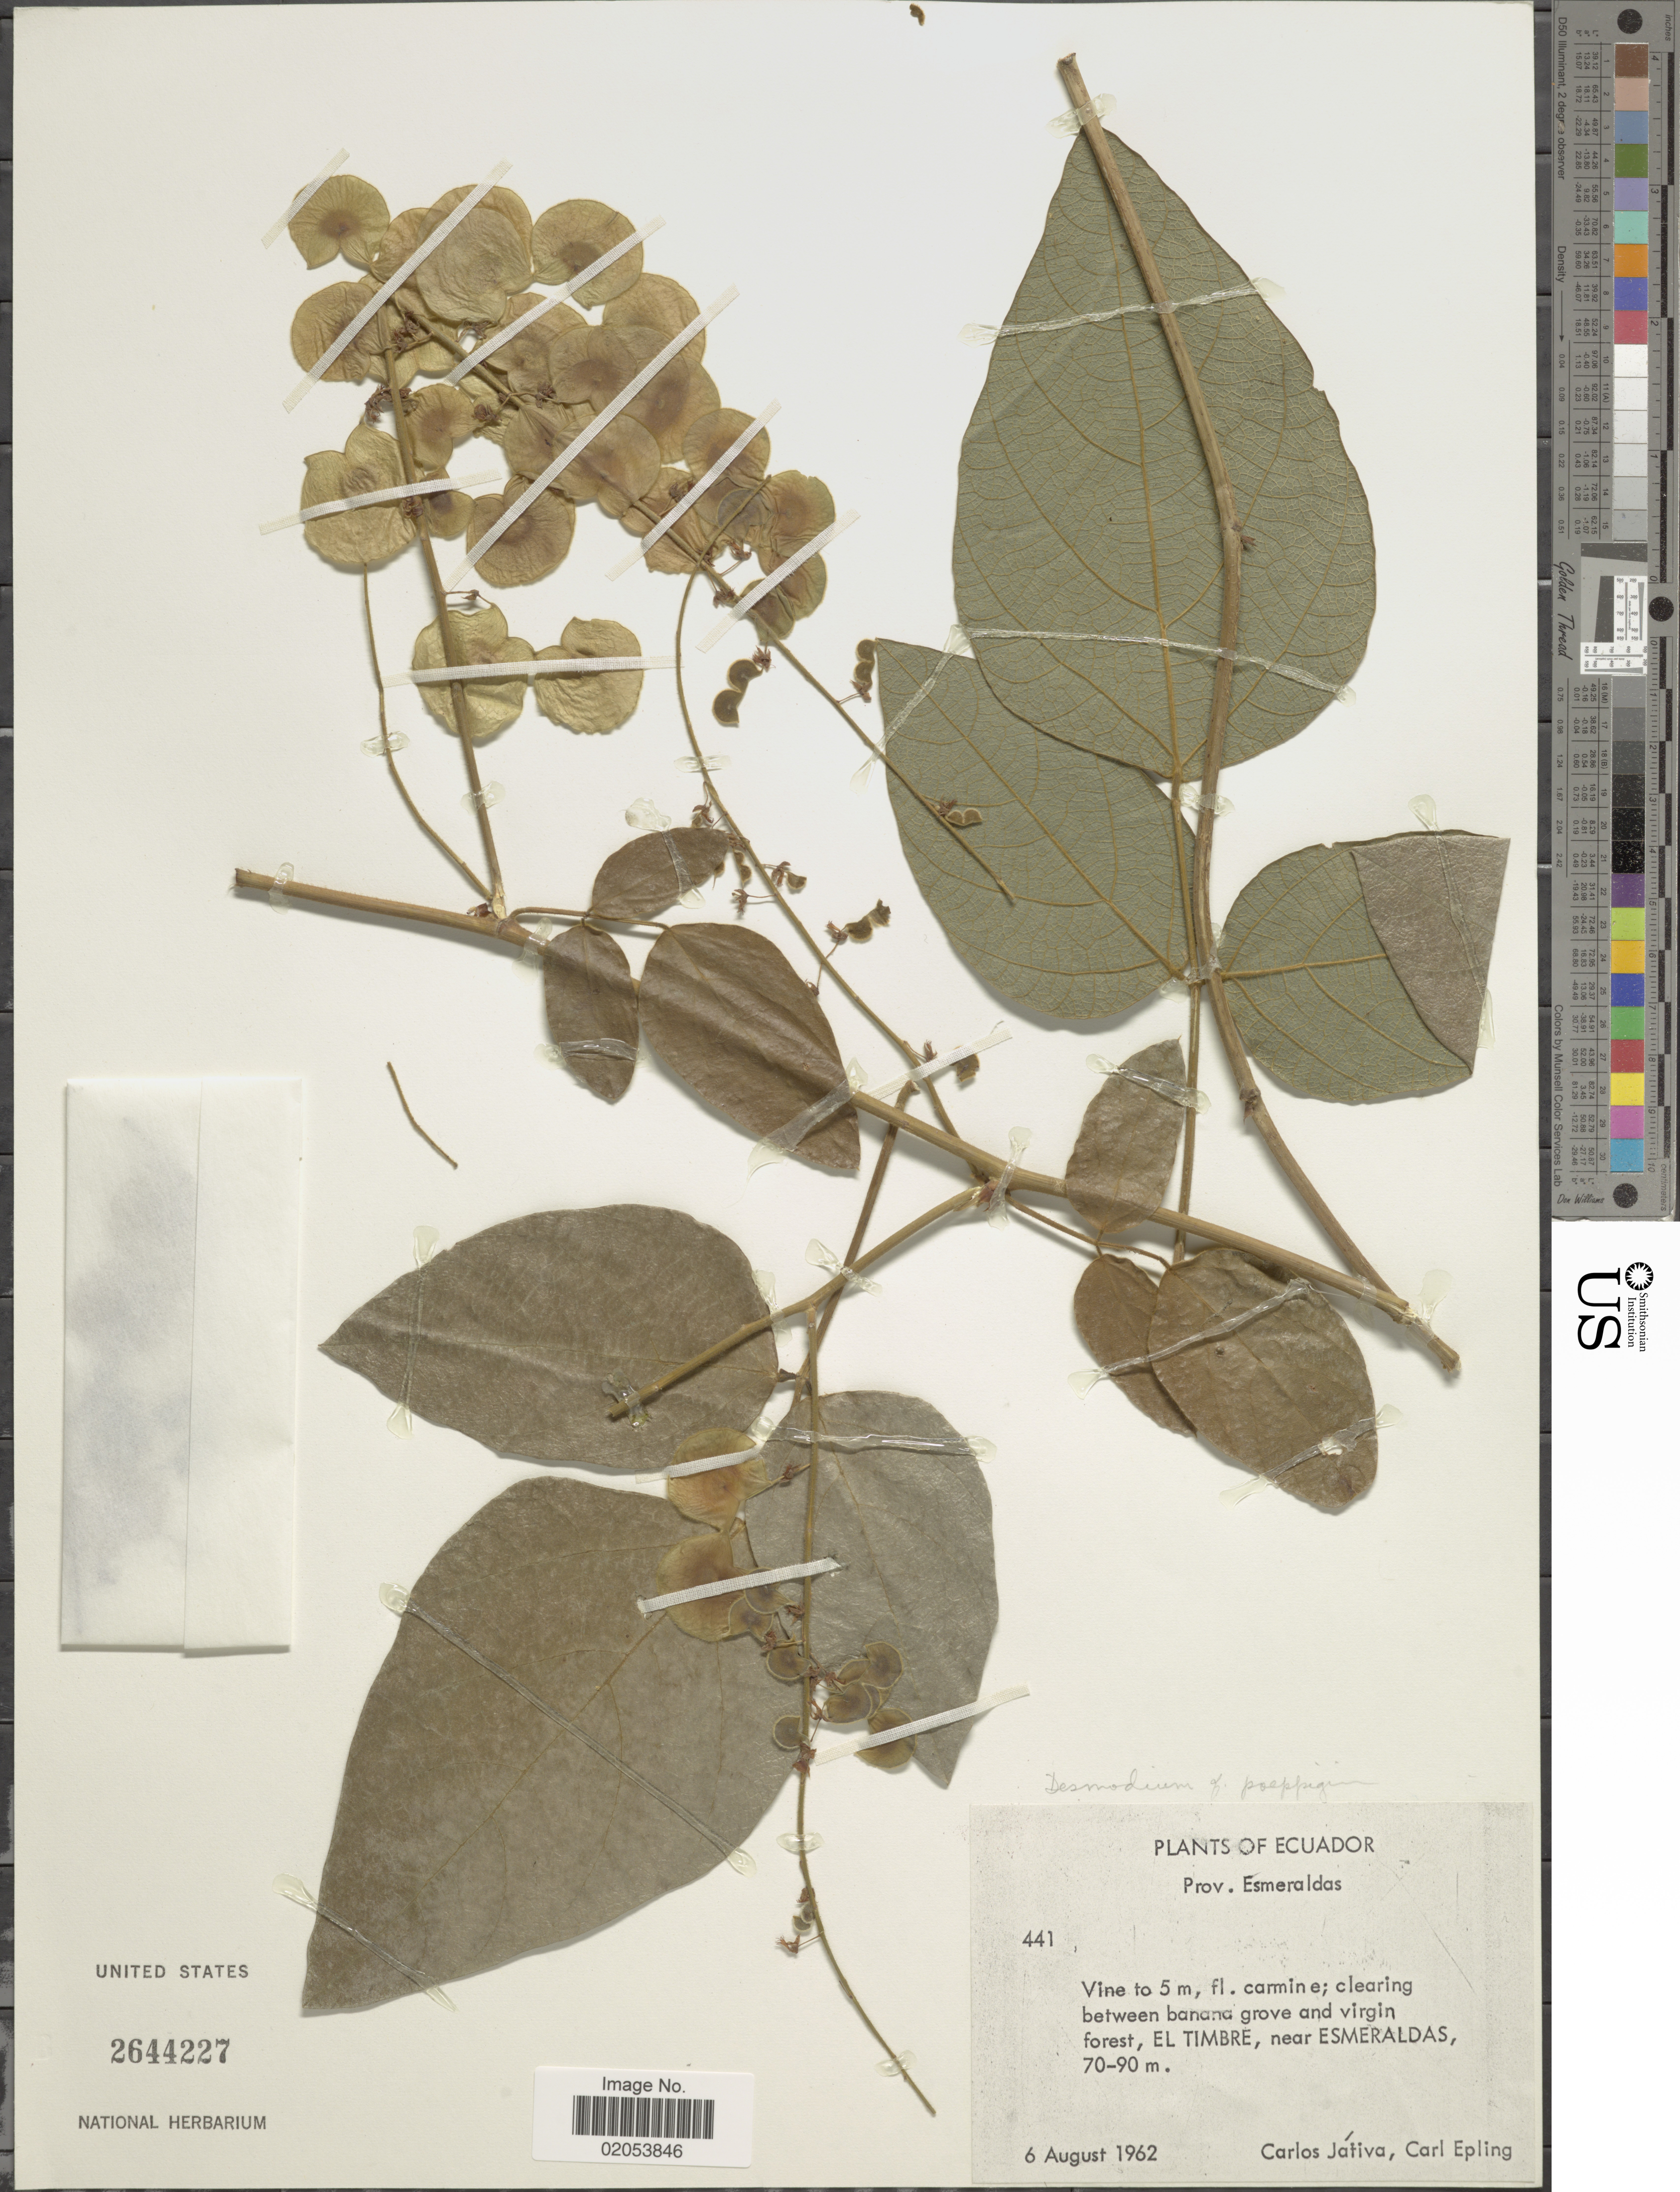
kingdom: Plantae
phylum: Tracheophyta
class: Magnoliopsida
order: Fabales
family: Fabaceae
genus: Desmodium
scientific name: Desmodium poeppigianum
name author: (Schindl.) J.F. Macbr.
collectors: C. D. Játiva & C. C. Epling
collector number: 441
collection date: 1962-08-06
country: Ecuador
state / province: Esmeraldas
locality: Clearing between banana grove and virgin forest, El Timbre, near Esmeraldas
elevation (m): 70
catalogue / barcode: US 2644227